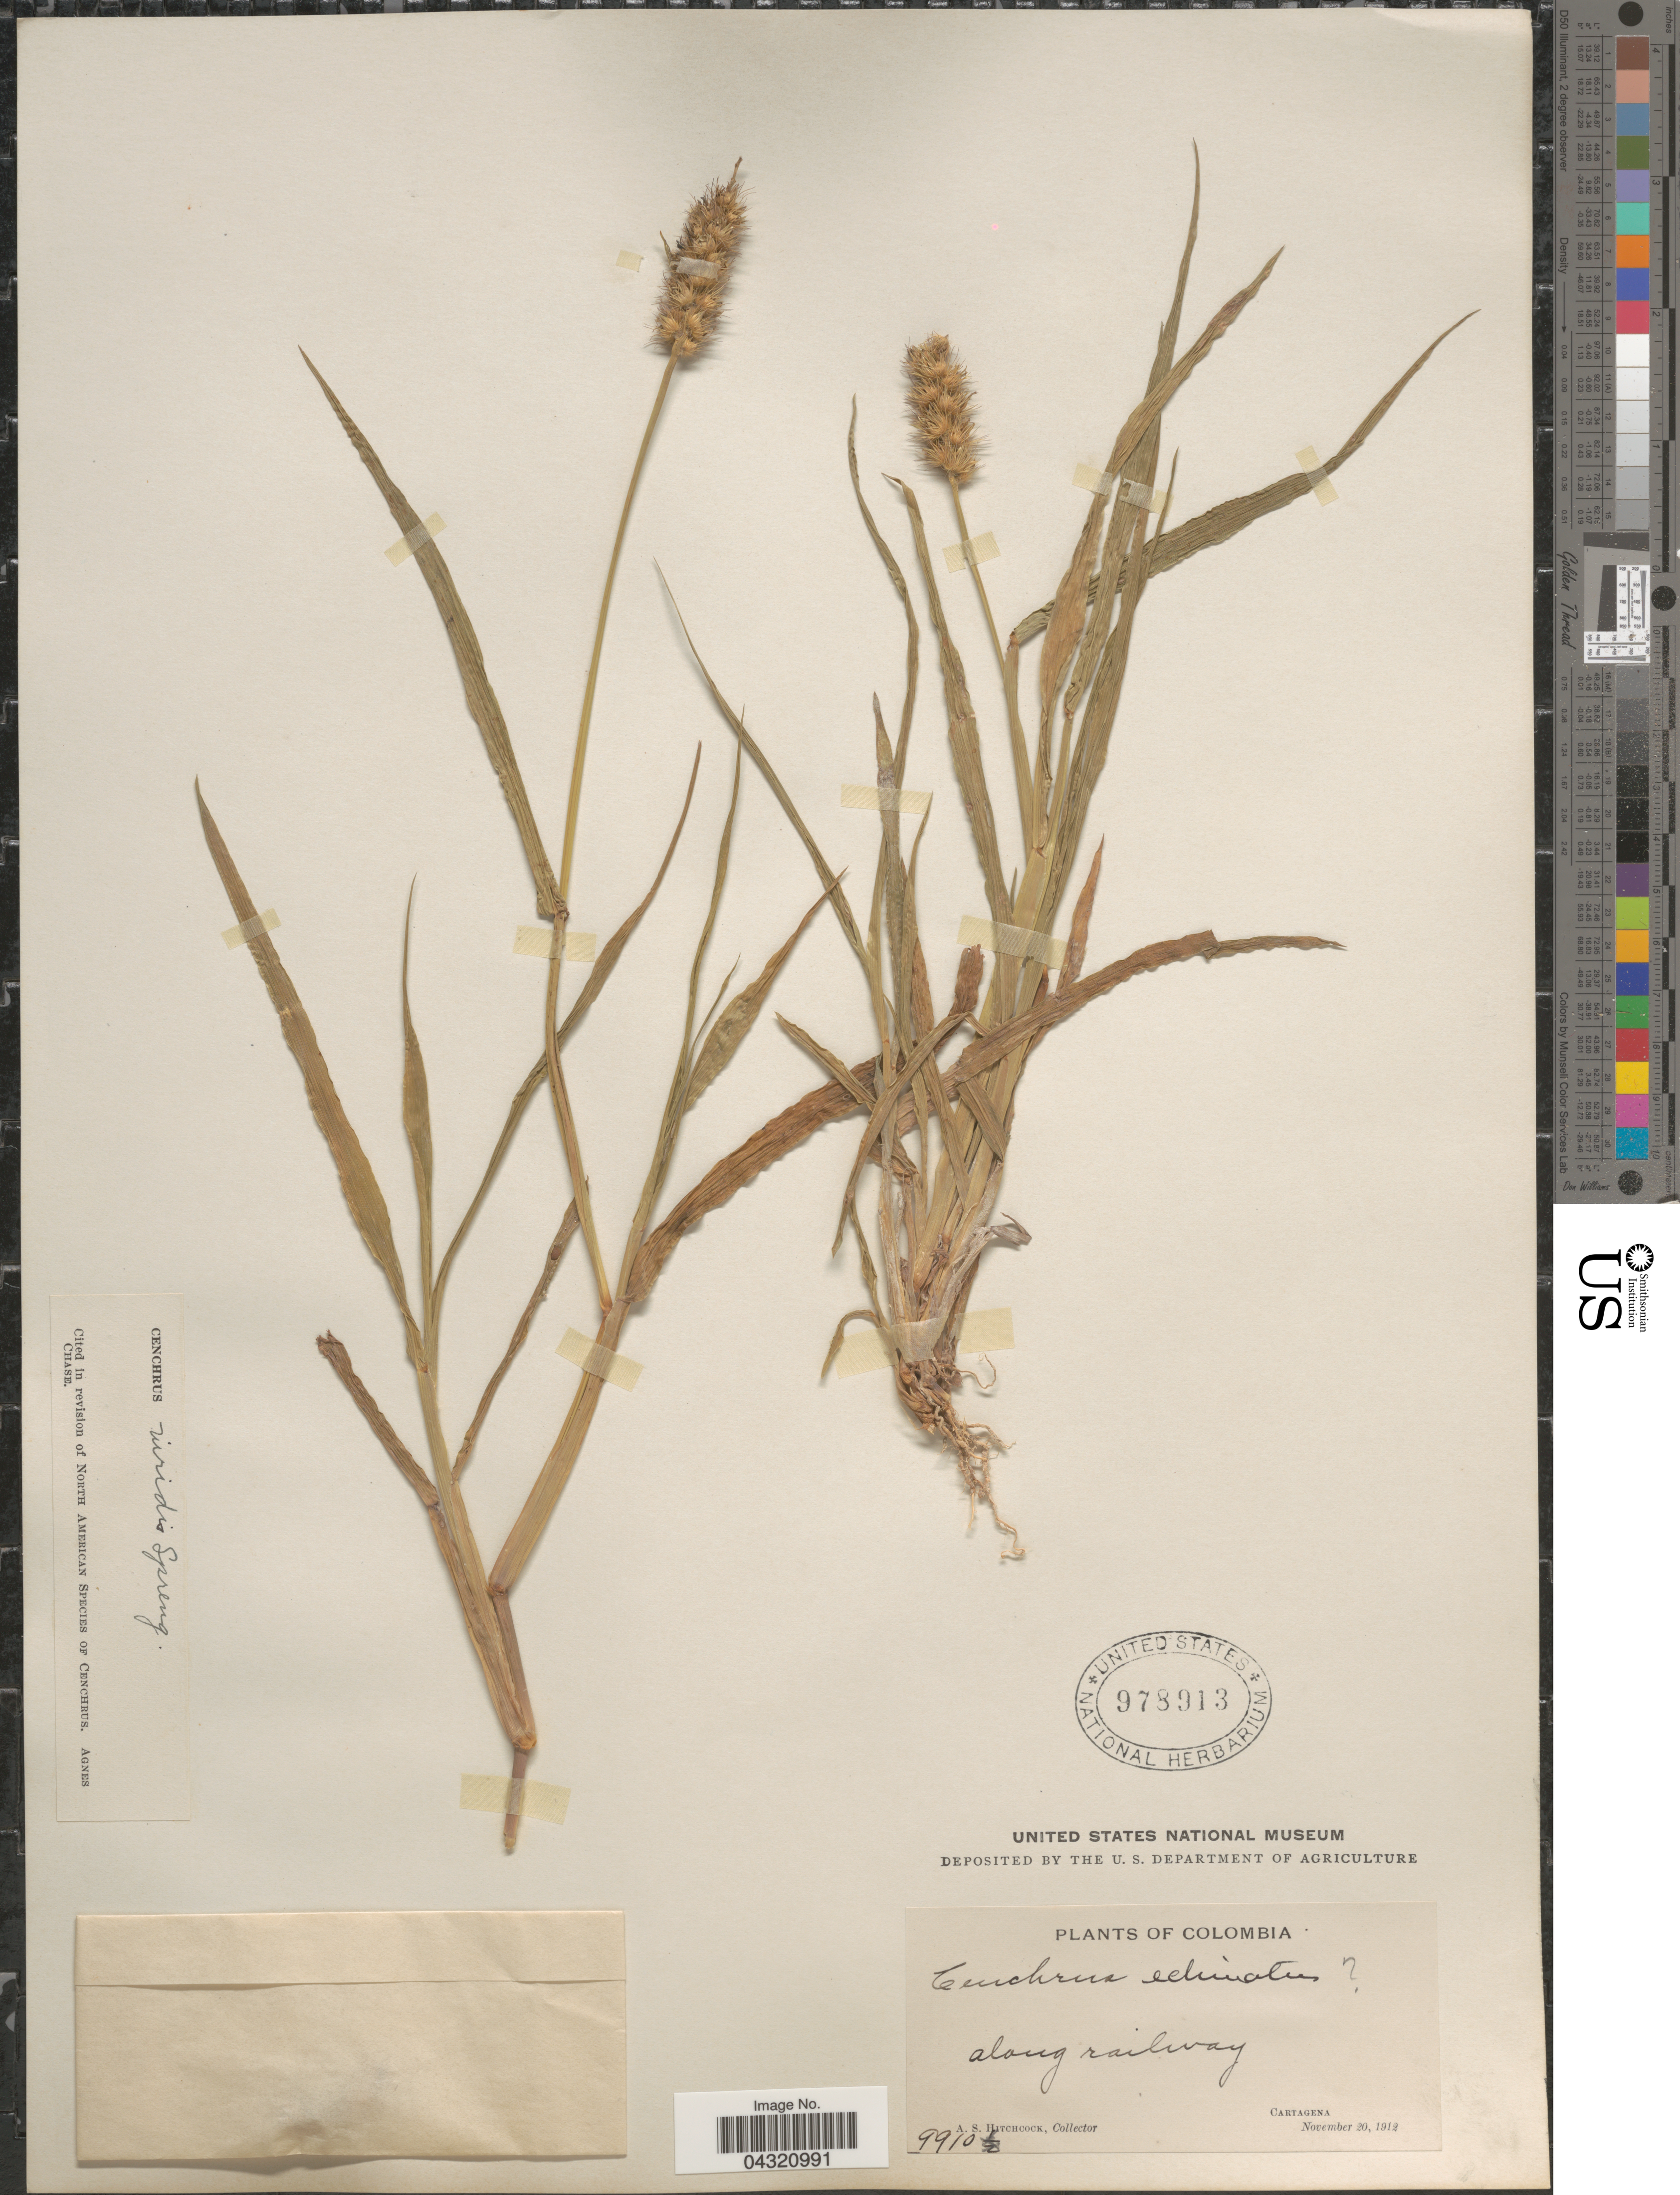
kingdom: Plantae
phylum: Tracheophyta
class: Liliopsida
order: Poales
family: Poaceae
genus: Cenchrus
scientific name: Cenchrus brownii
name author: Roem. & Schult.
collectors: A. S. Hitchcock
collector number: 9910½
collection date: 1912-11-20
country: Colombia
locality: Cartagena.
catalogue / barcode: US 978913